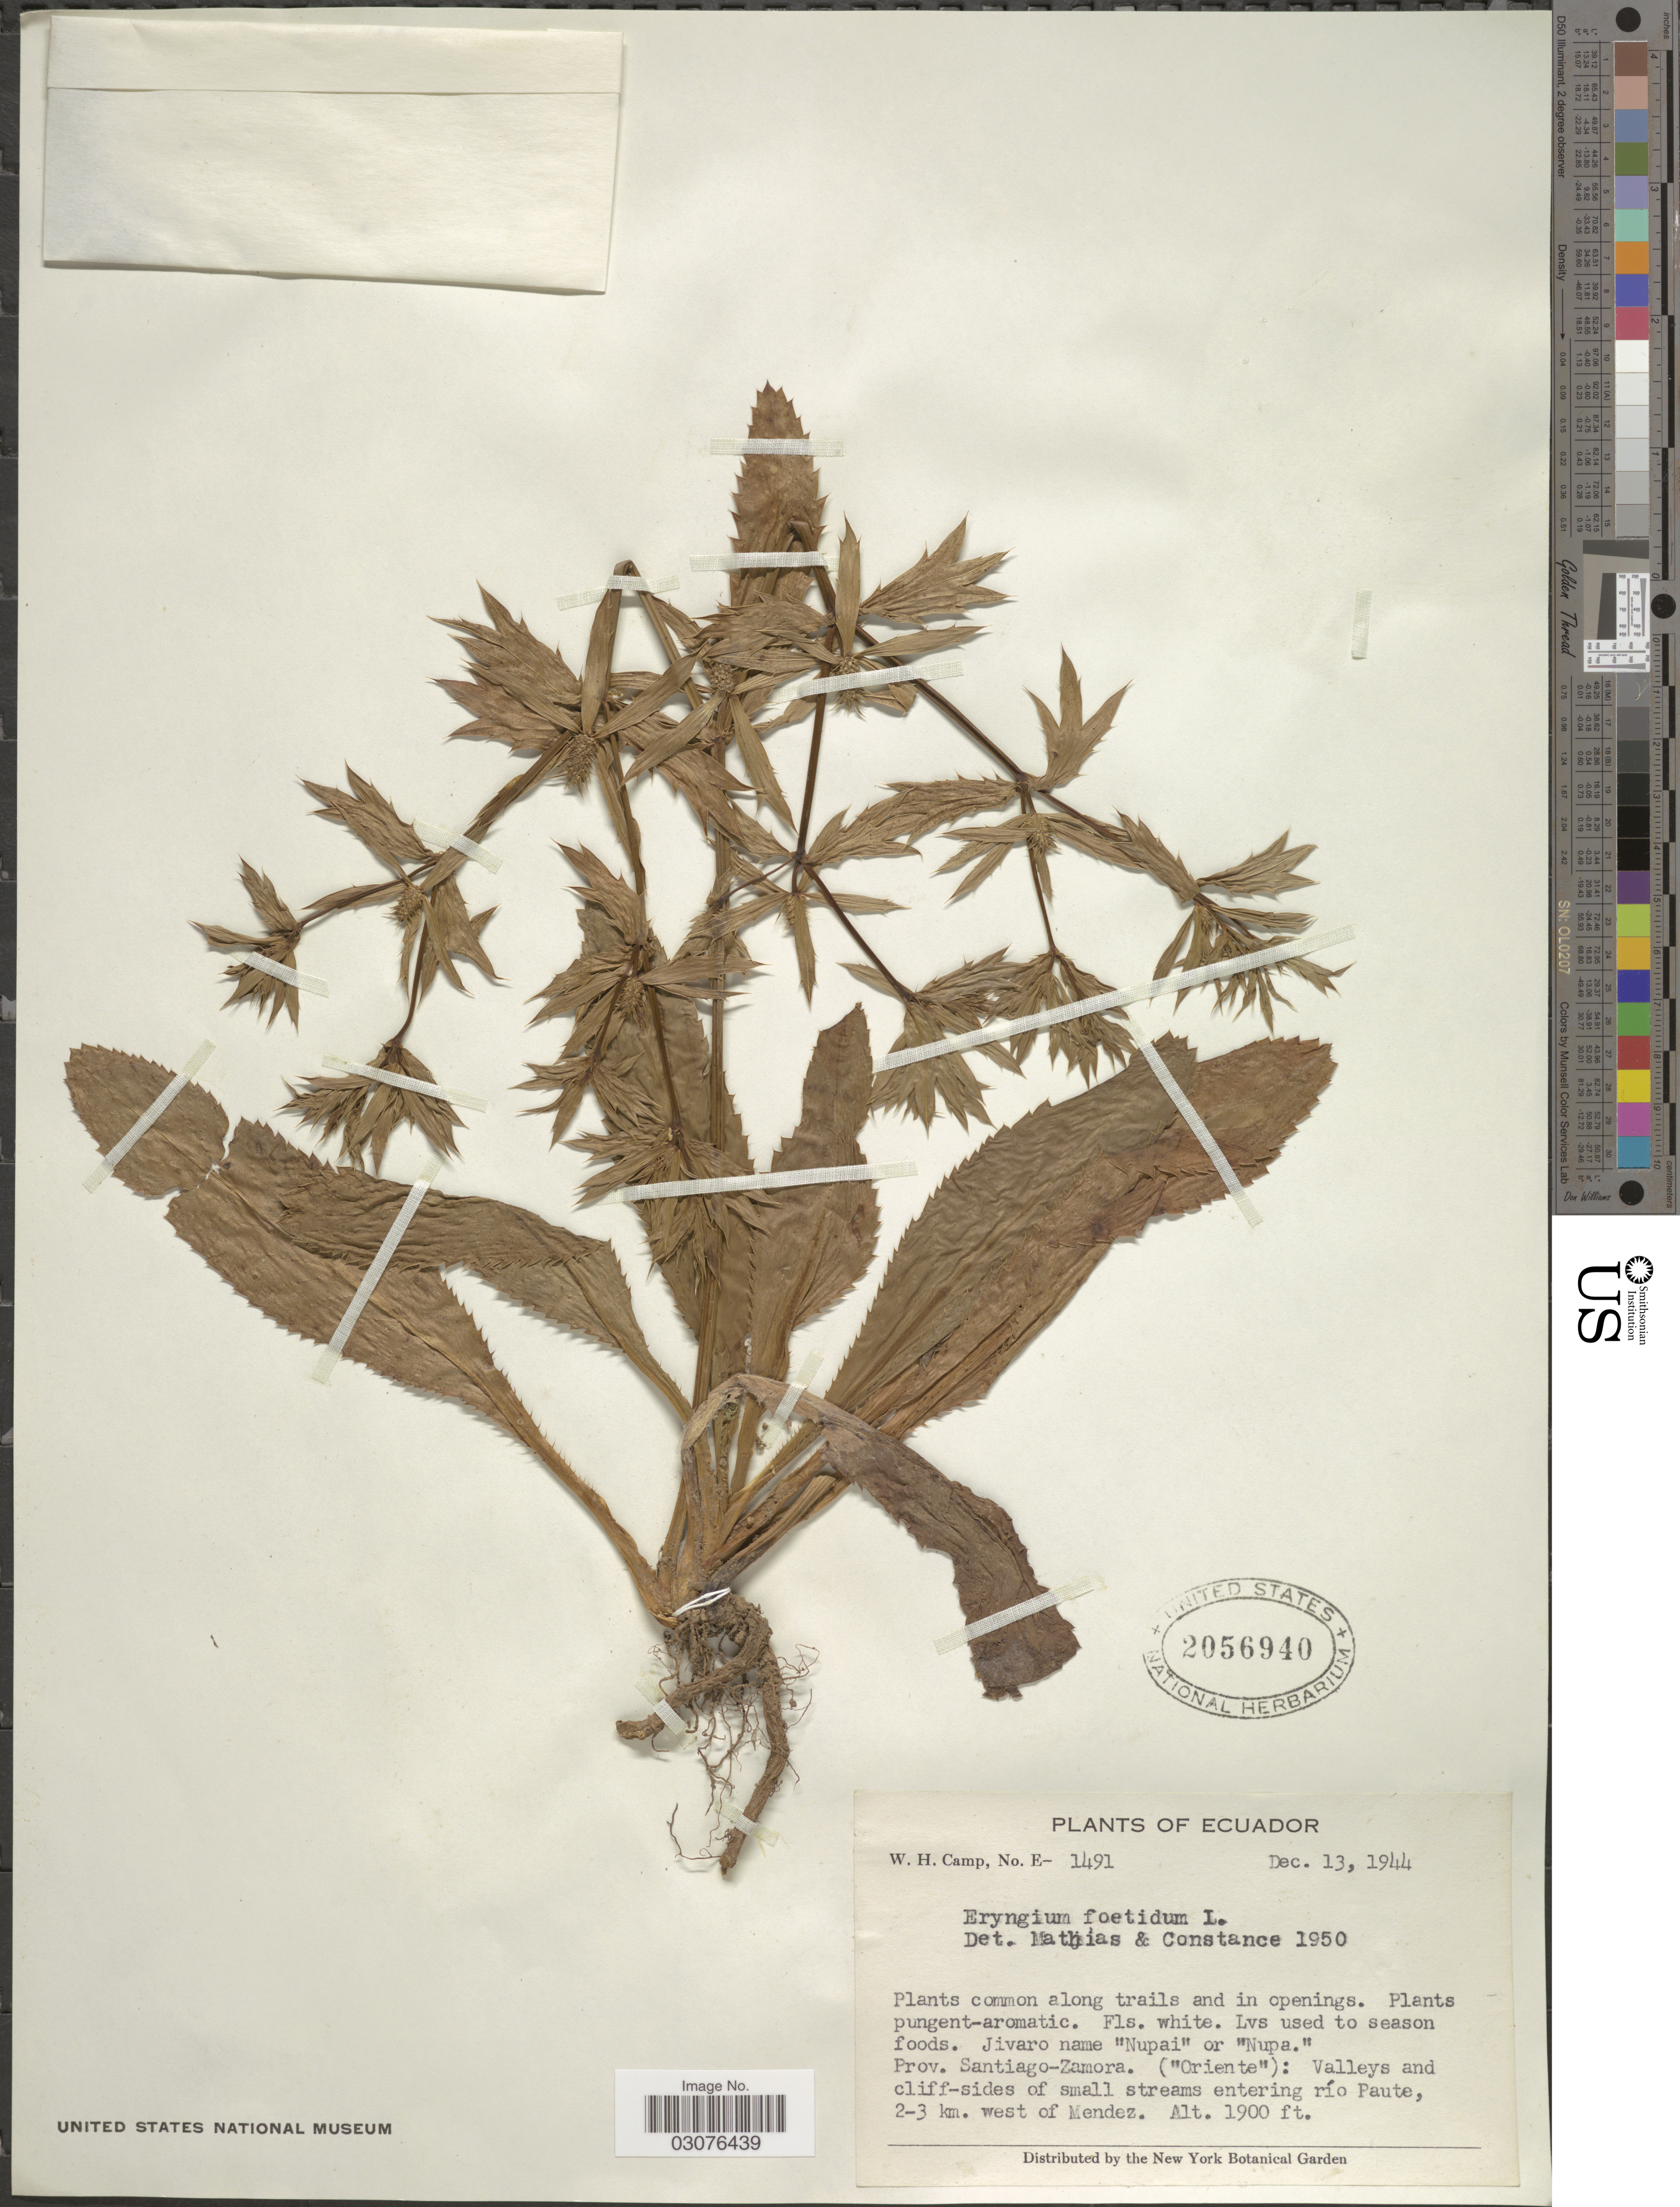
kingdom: Plantae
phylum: Tracheophyta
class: Magnoliopsida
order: Apiales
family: Apiaceae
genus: Eryngium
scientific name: Eryngium foetidum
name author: L.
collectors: W. H. Camp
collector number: E-1491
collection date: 1944-12-13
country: Ecuador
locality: Prov. Santiago-Zamora. ("Oriente"): Valleys and cliff-sides of small streams entering río Paute, 2-3 km. west of Mendez.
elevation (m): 579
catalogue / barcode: US 2056940